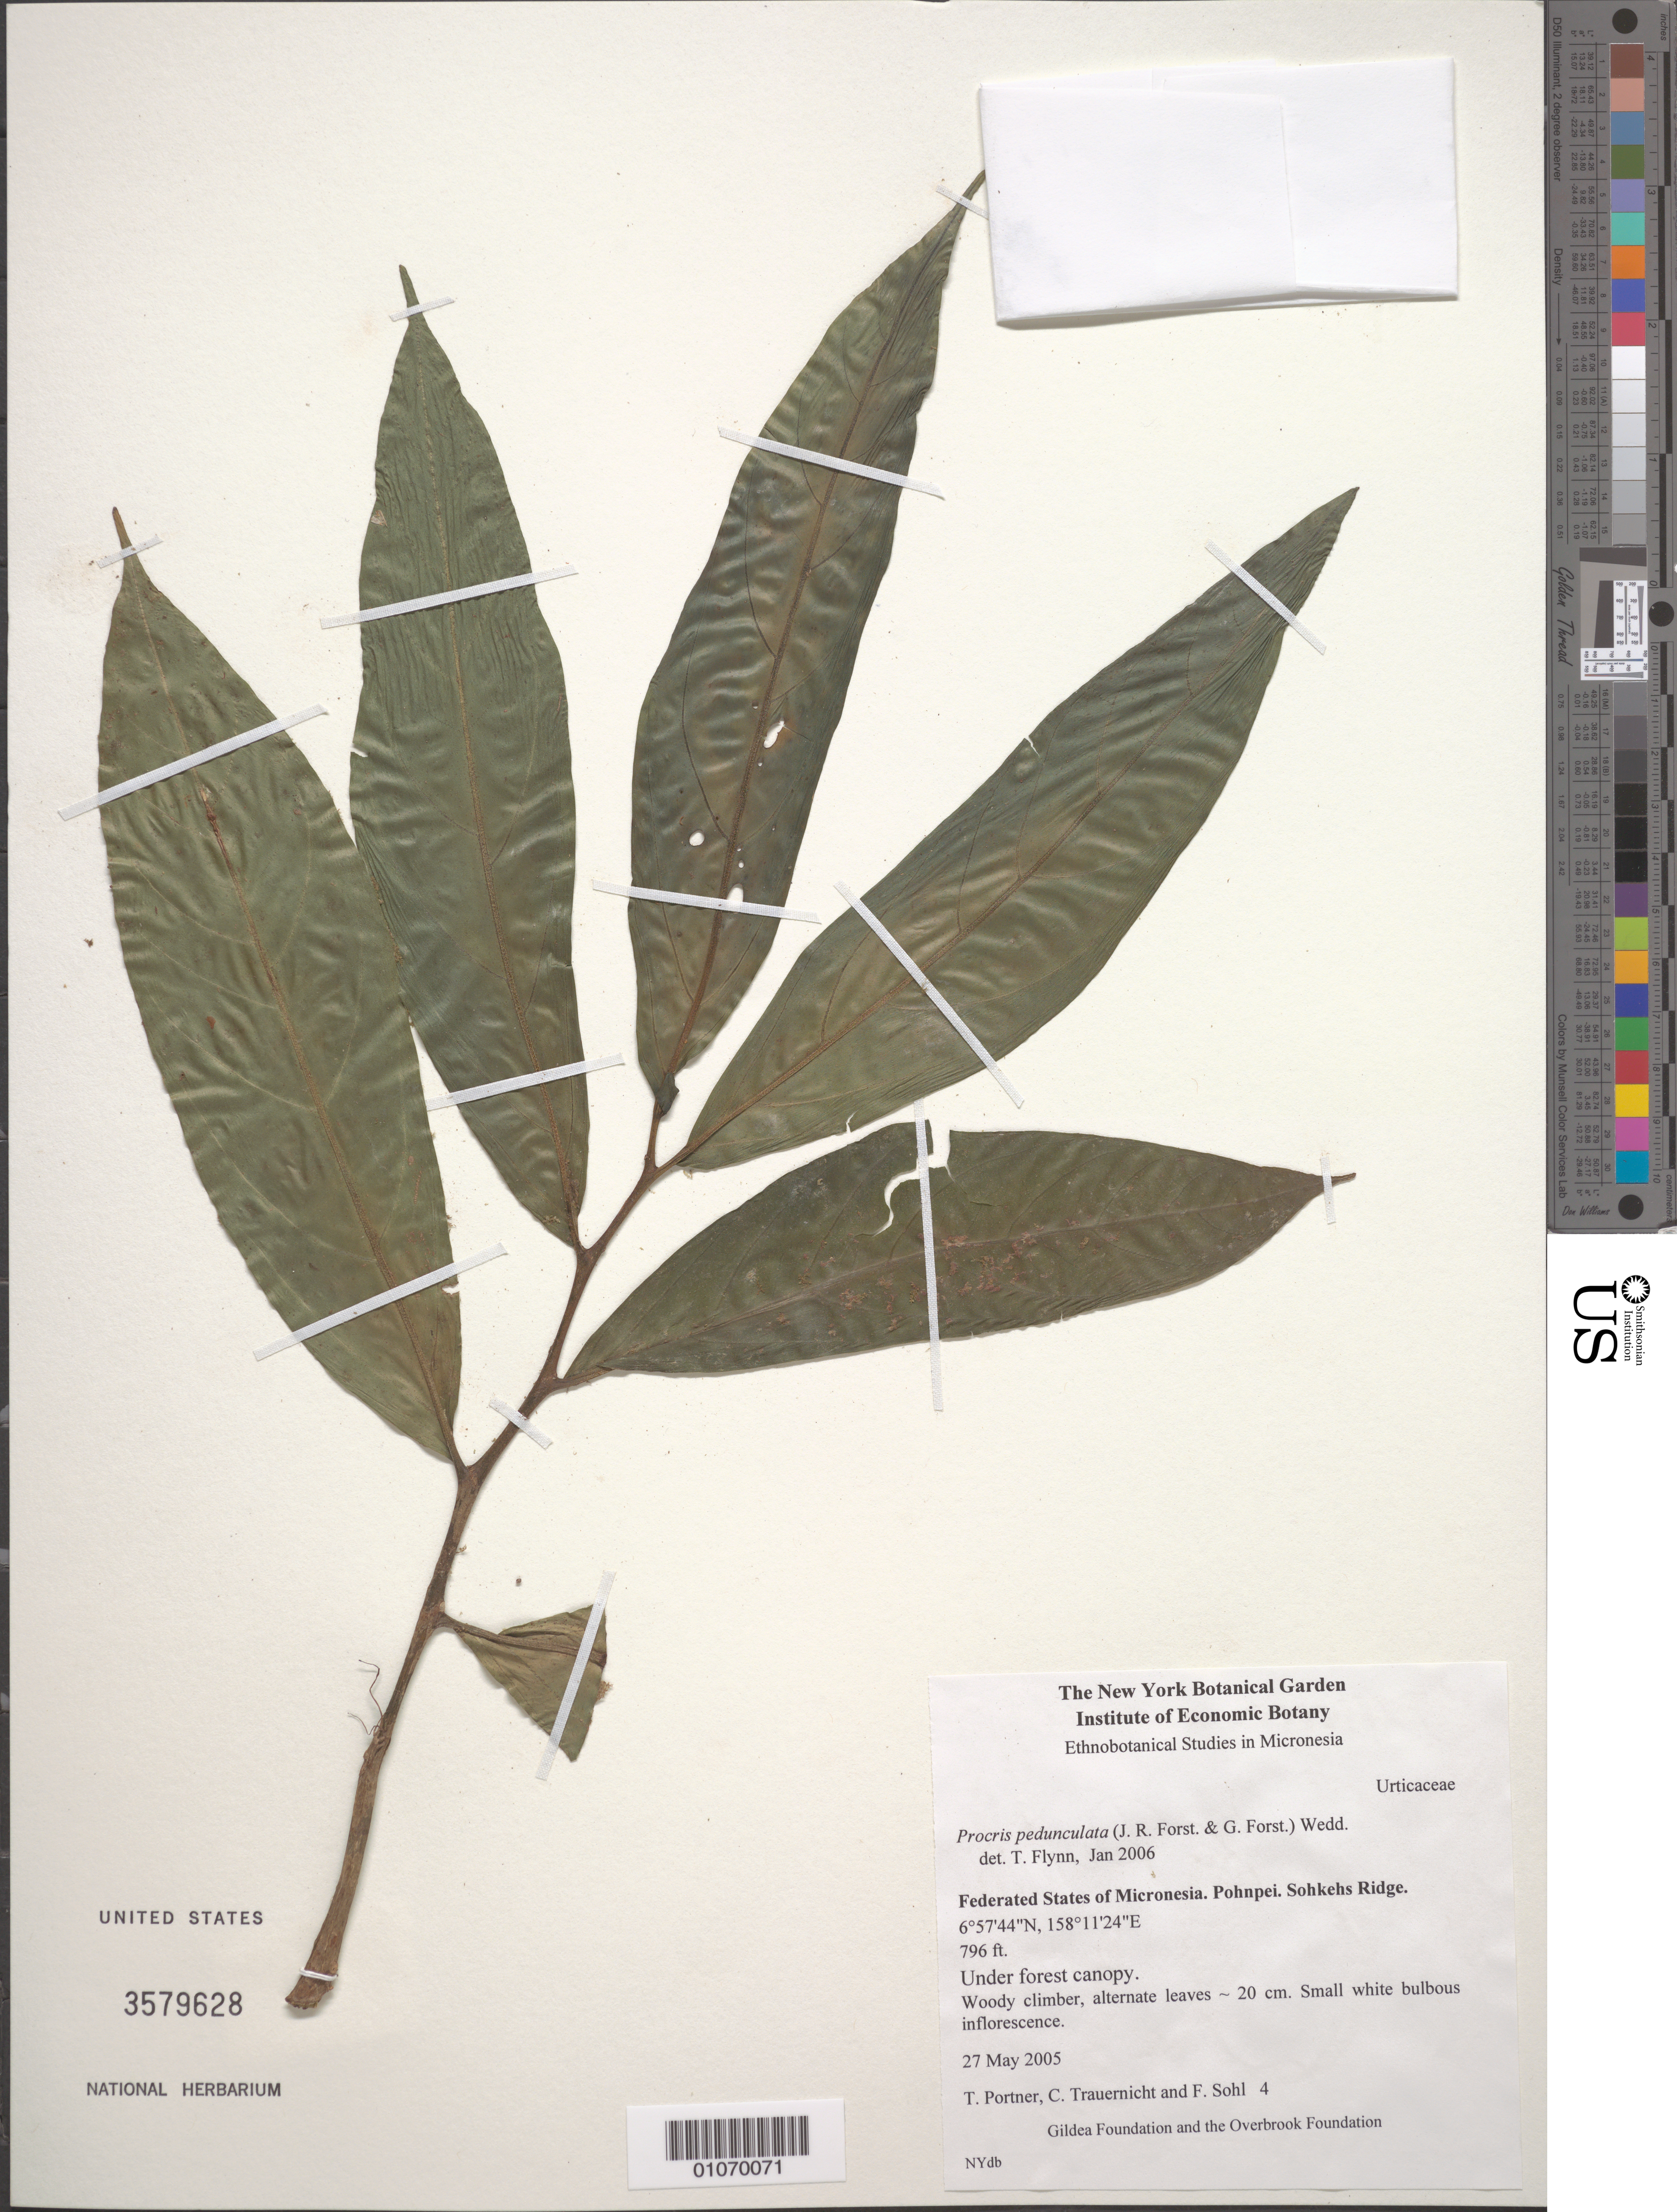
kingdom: Plantae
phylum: Tracheophyta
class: Magnoliopsida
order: Rosales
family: Urticaceae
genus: Procris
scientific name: Procris pedunculata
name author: (J.R. Forst. & G. Forst.) Wedd.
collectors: T. Portner, C. Trauernicht & F. Sohl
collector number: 4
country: Micronesia, Federated States of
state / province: Pohnpei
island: Pohnpei [Ponape] Islands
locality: Sohkehs Ridge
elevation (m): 243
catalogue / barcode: US 3579628